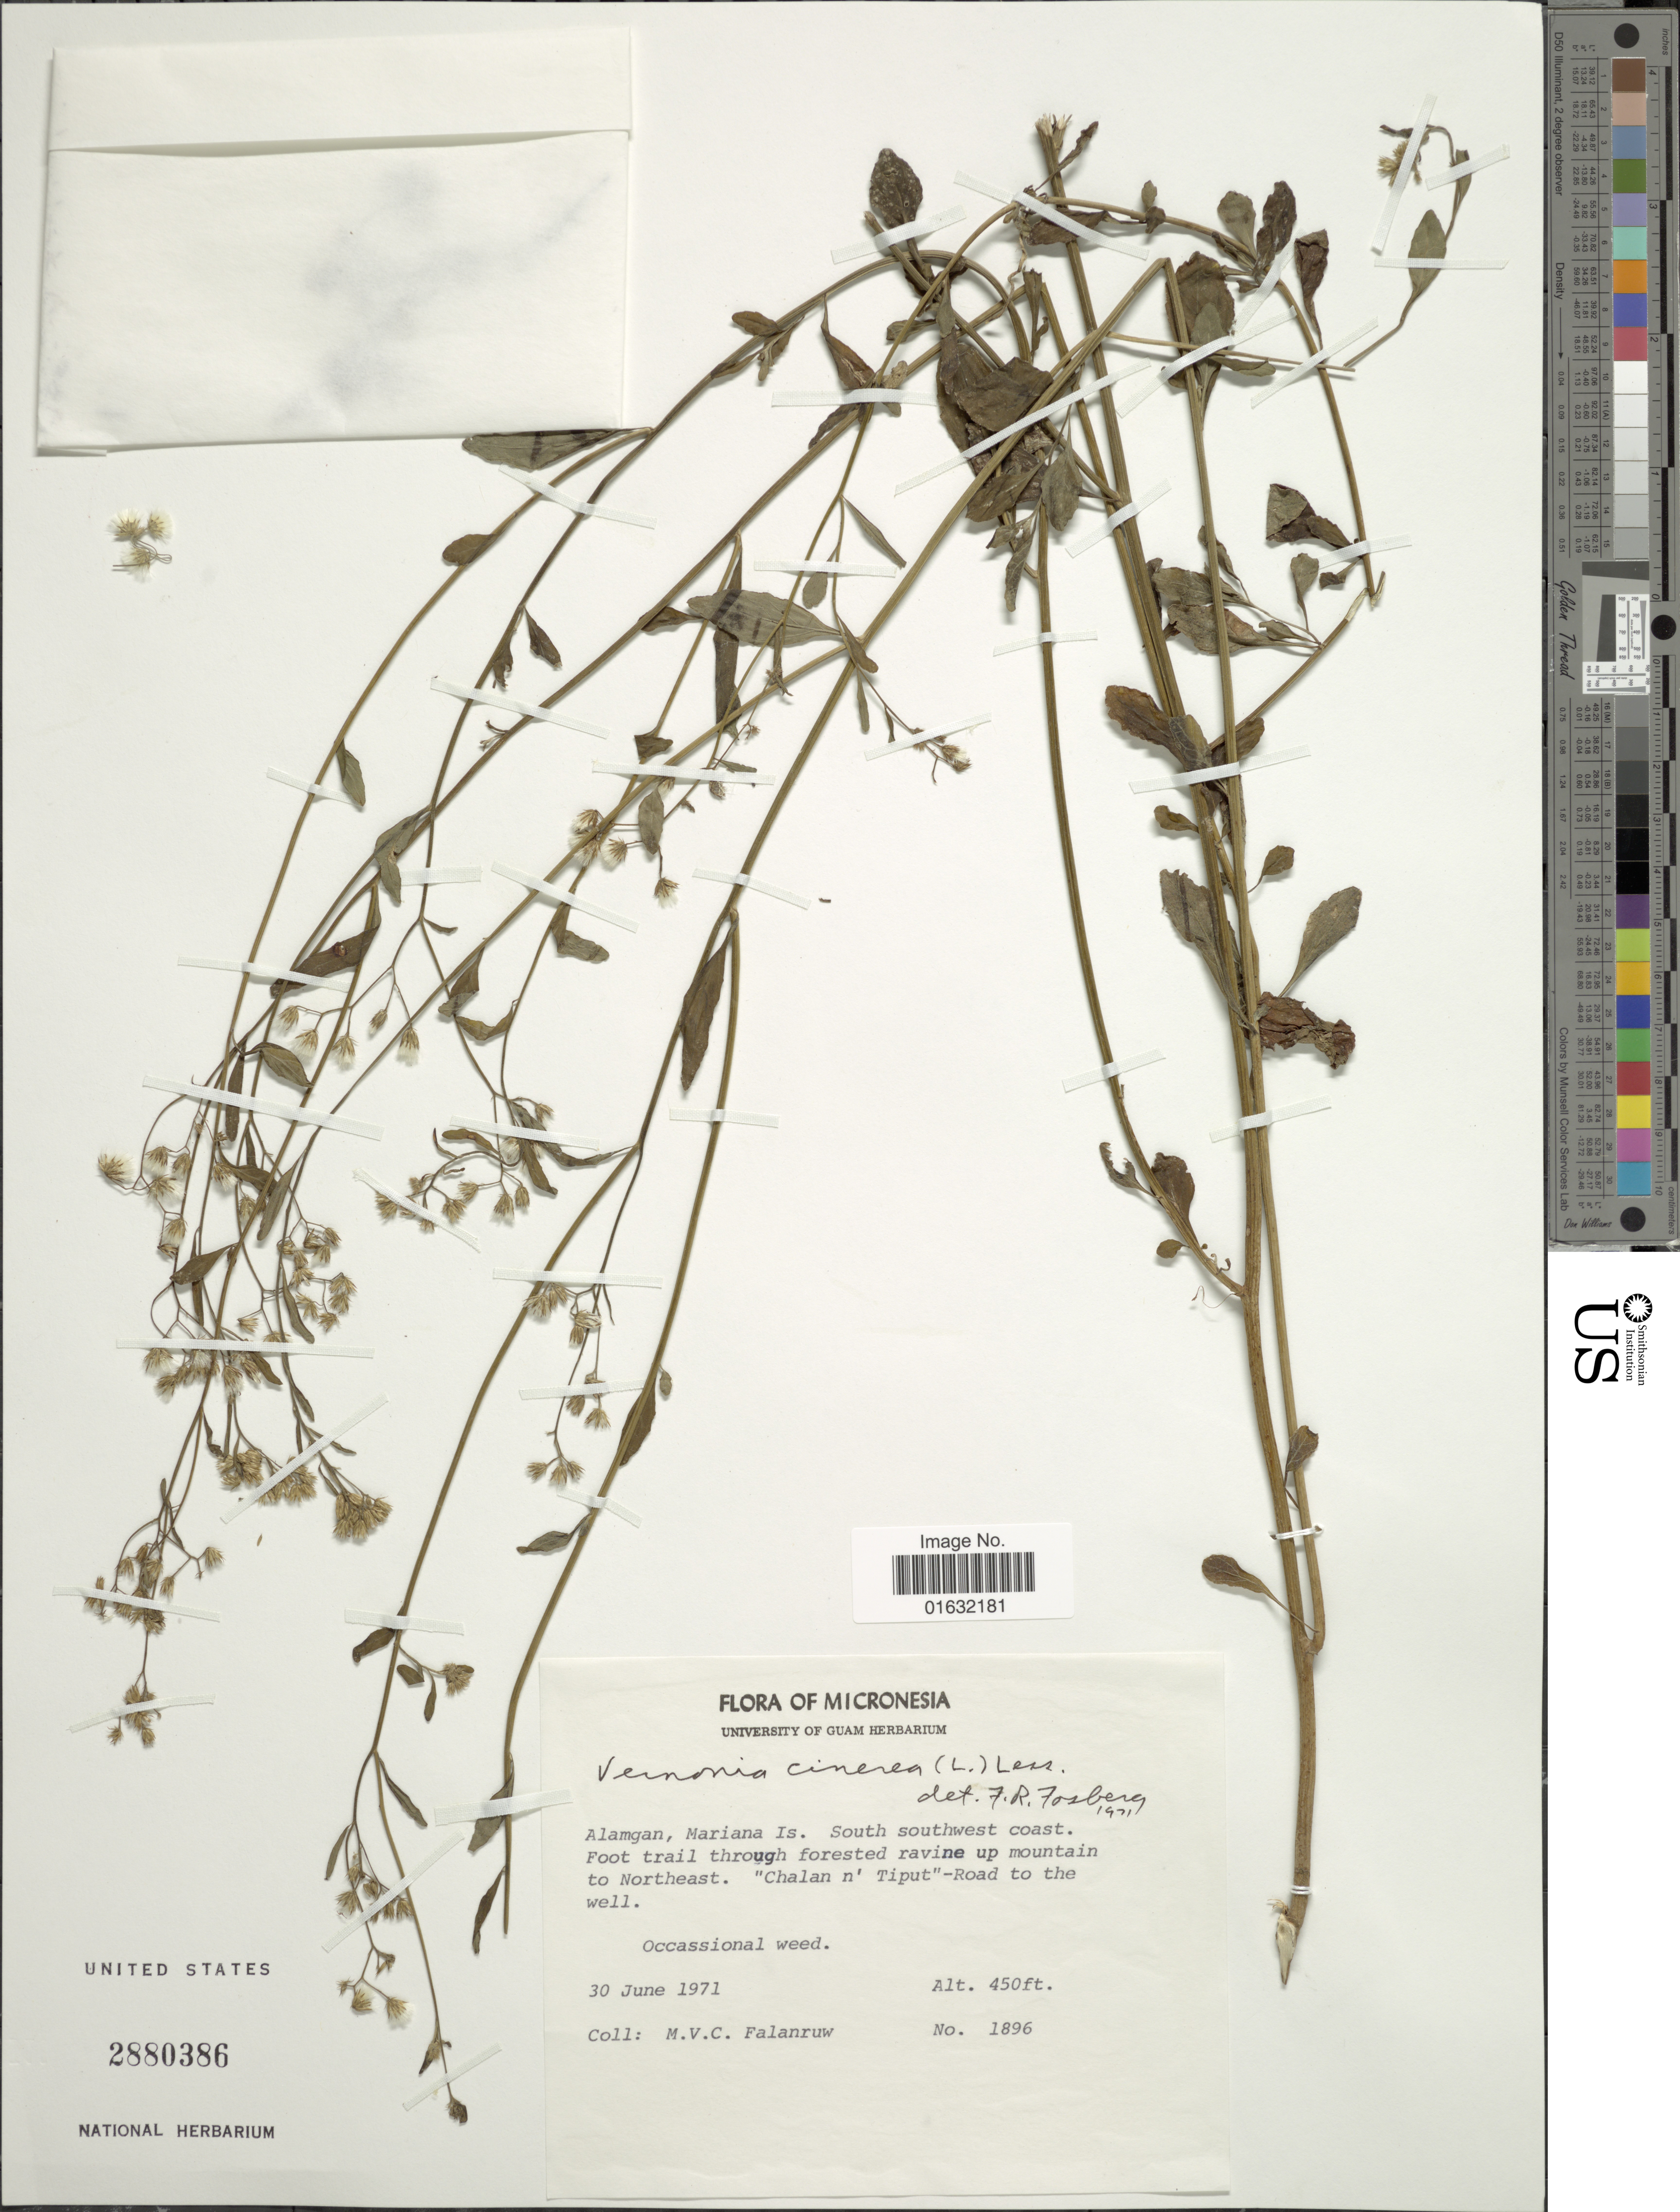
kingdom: Plantae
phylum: Tracheophyta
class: Magnoliopsida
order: Asterales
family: Asteraceae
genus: Cyanthillium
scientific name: Cyanthillium cinereum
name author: (L.) H. Rob.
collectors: M. V. Falanruw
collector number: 1896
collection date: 1971-06-30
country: Northern Mariana Islands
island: Alamagan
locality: The Mariana Islands, Alamagan, South southwest coast, Foot tail through forested ravine up mountain to Northeast, "Chalan n' Tipu"-Road to the main well, Micronesia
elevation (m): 137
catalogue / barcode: US 2880386